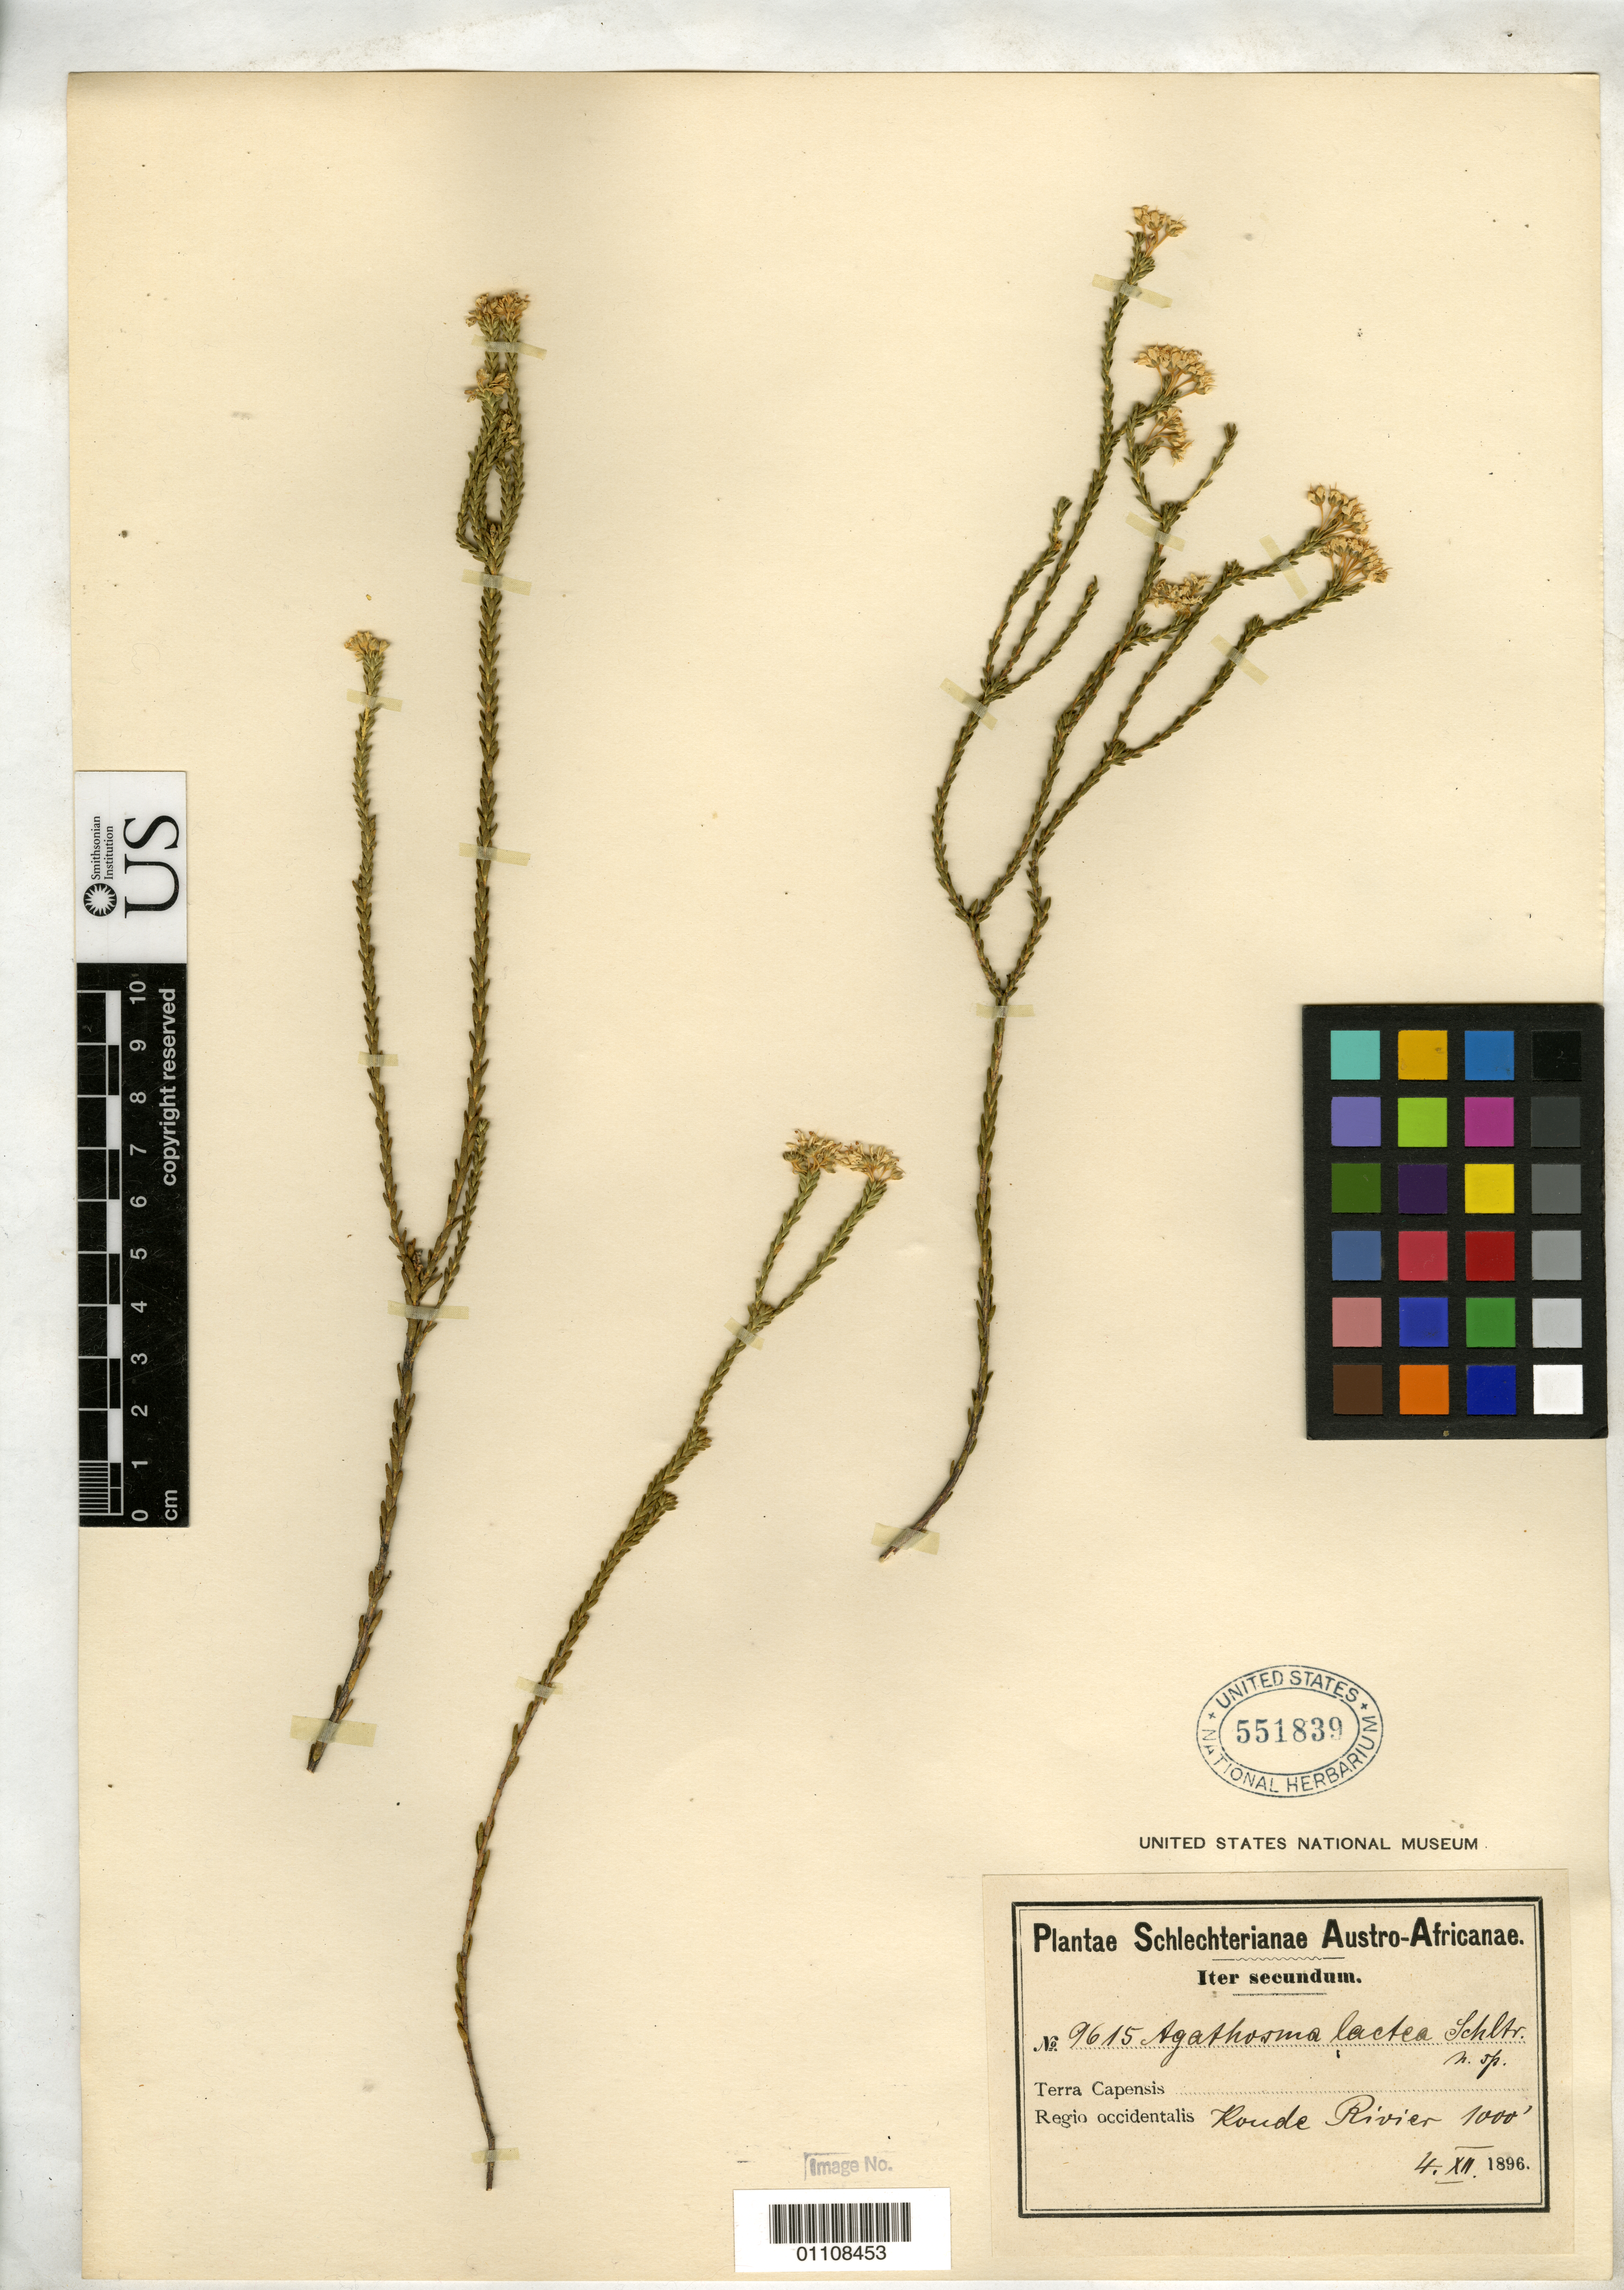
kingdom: Plantae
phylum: Tracheophyta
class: Magnoliopsida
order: Sapindales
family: Rutaceae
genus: Agathosma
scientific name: Agathosma lactea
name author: Schltr.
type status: Isotype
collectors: F. R. R. Schlechter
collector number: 9615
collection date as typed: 04 Dec 1896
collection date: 1896-12-04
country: South Africa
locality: Terra Capensis, Regio occidentalis, Koude Rivier.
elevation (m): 305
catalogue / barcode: US 551839